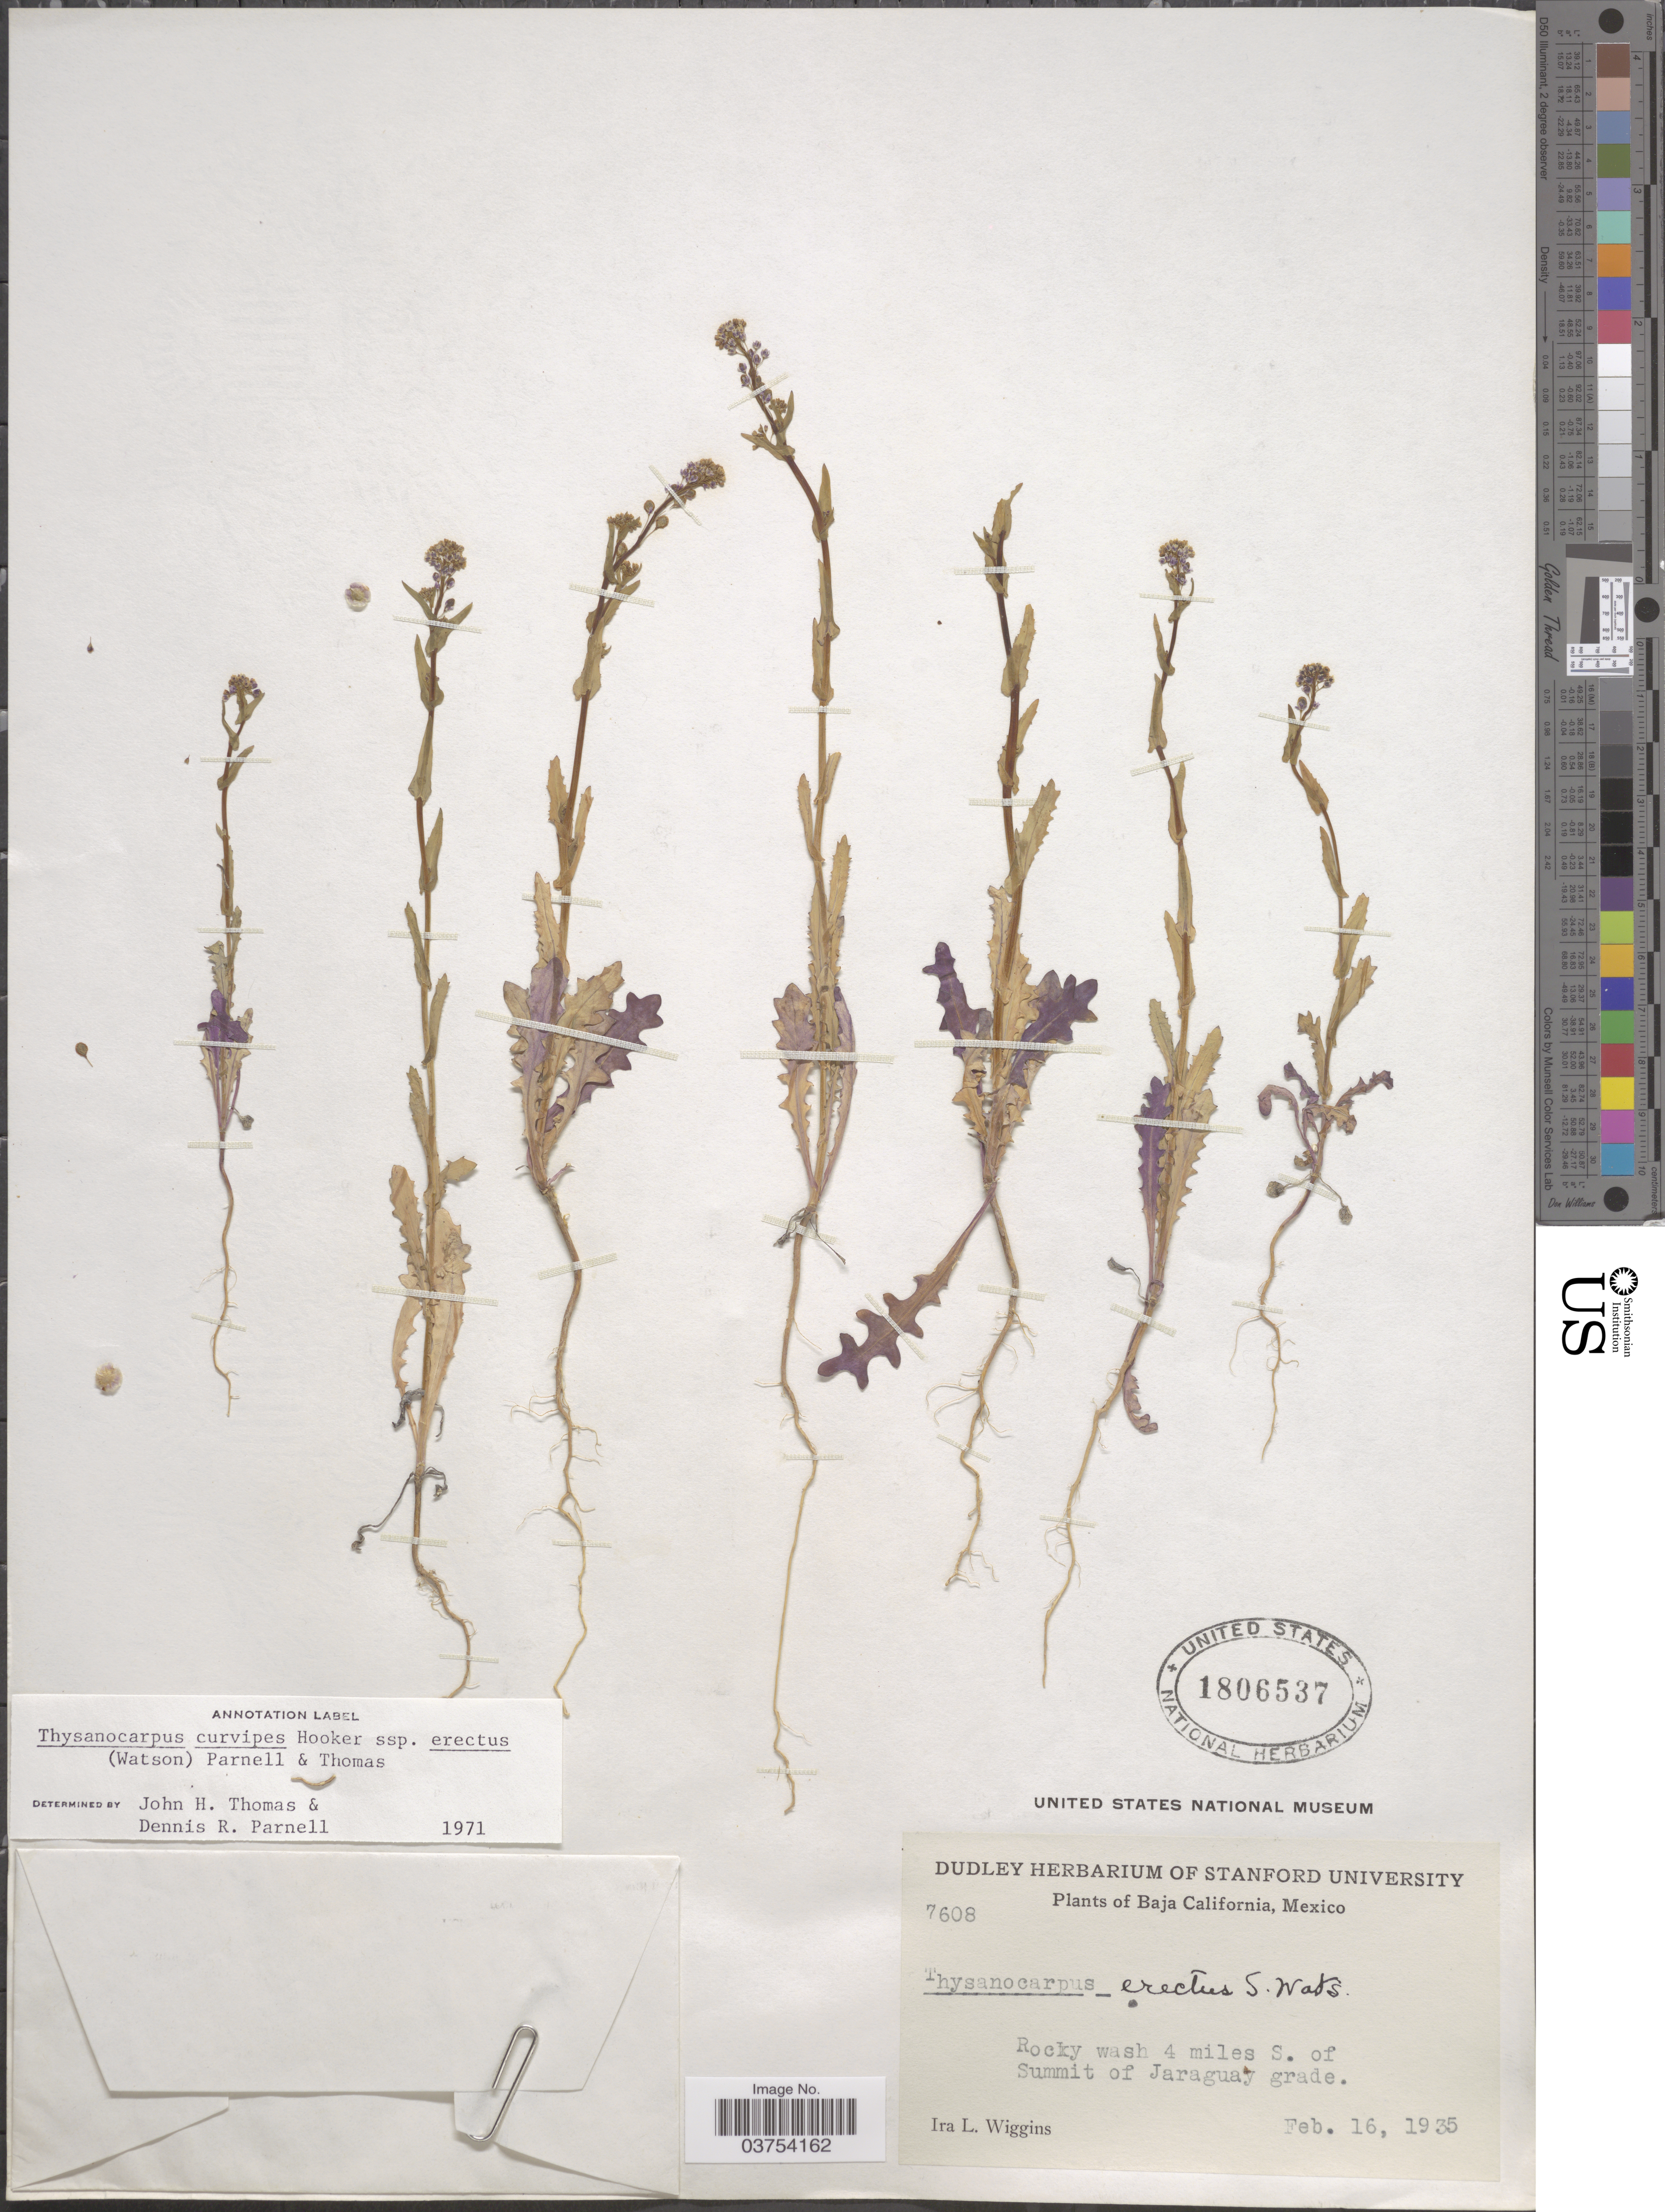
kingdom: Plantae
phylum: Tracheophyta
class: Magnoliopsida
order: Brassicales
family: Brassicaceae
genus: Thysanocarpus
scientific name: Thysanocarpus curvipes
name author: Hook.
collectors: I. L. Wiggins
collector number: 7608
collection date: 1935-02-16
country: Mexico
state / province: Baja California Norte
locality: Rocky wash 4 miles S. of Summit of Jaraguay grade.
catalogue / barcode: US 1806537